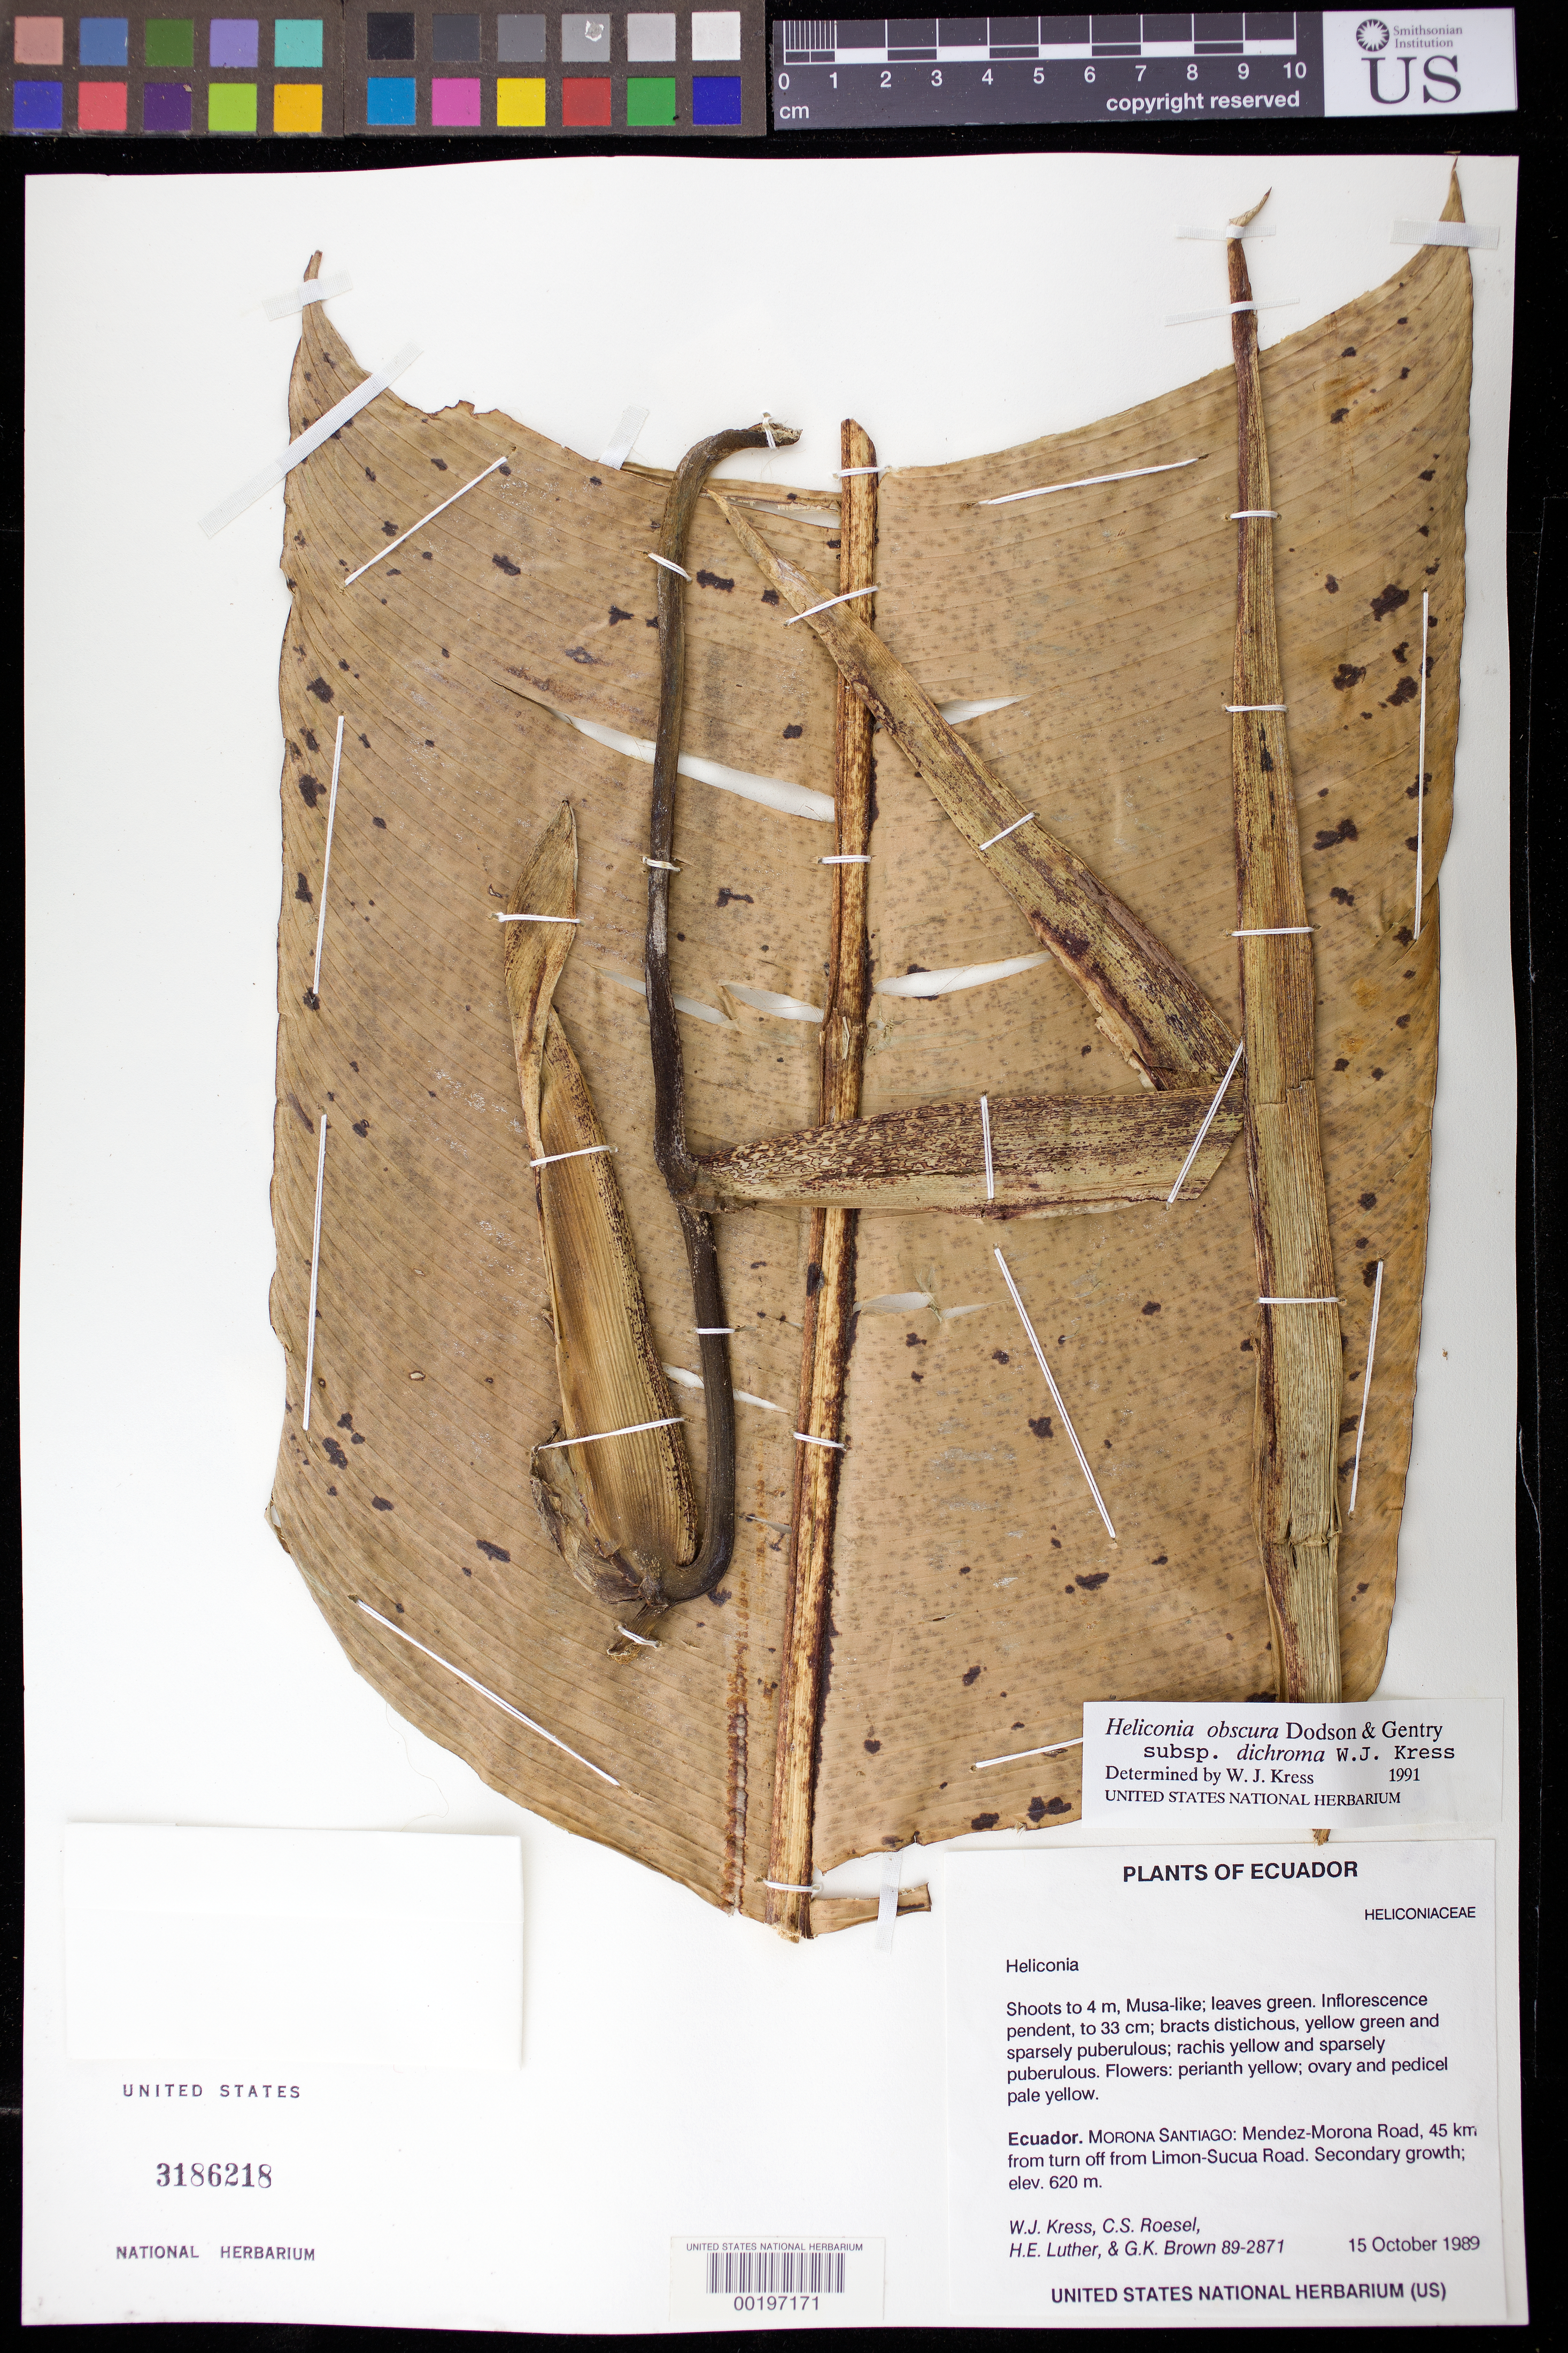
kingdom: Plantae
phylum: Tracheophyta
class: Liliopsida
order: Zingiberales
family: Heliconiaceae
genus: Heliconia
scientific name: Heliconia obscura subsp. dichroma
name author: W.J. Kress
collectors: W. J. Kress, C. S. Roesel, Harry E. Luther & G. K. Brown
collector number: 89-2871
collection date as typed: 15 Oct 1989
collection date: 1989-10-15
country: Ecuador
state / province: Morona-Santiago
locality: Mendez-morona road, 45 km from turn of f from Limon-sucua road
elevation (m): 620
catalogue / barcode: US 3186218